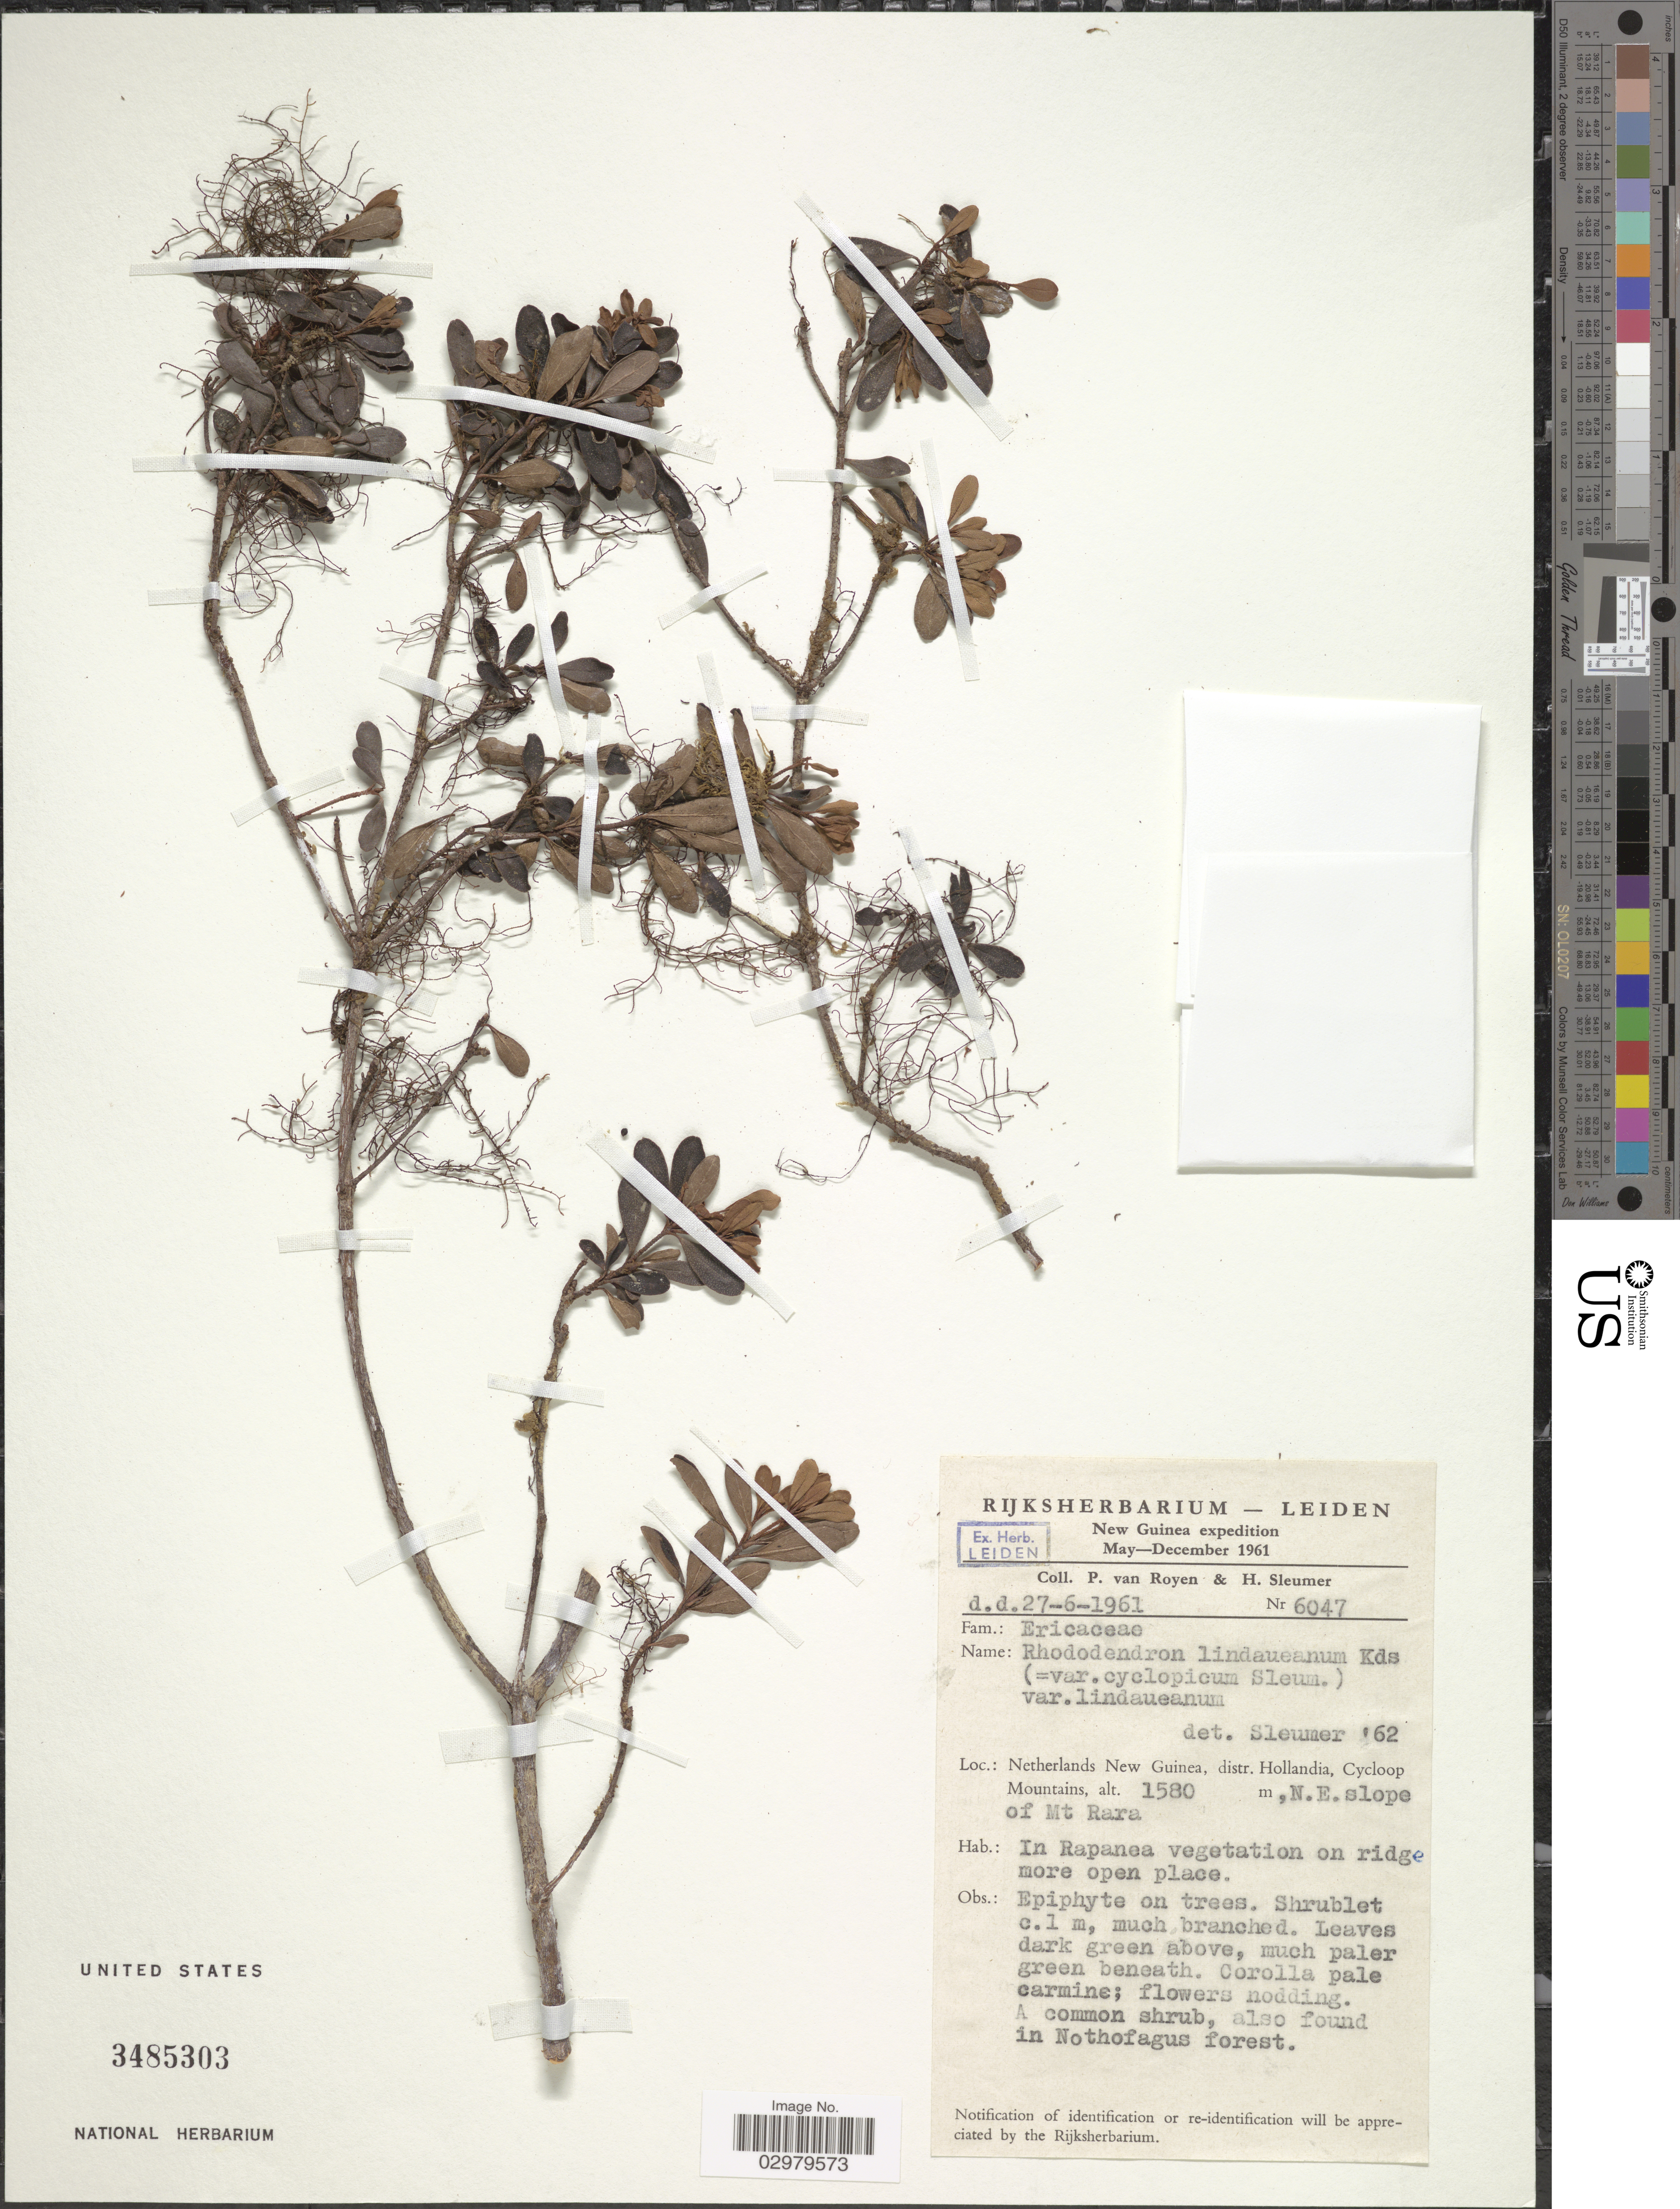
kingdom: Plantae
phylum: Tracheophyta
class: Magnoliopsida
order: Ericales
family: Ericaceae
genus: Rhododendron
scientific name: Rhododendron lindaueanum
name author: Koord.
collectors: P. van Royen & H. O. Sleumer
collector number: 6047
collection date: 1961-06-27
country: Indonesia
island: New Guinea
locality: Netherlands New Guinea, distr. Hollandia, Cycloop Mountains, N.E. slope of Mt. Rara.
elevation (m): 1580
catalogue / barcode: US 3485303